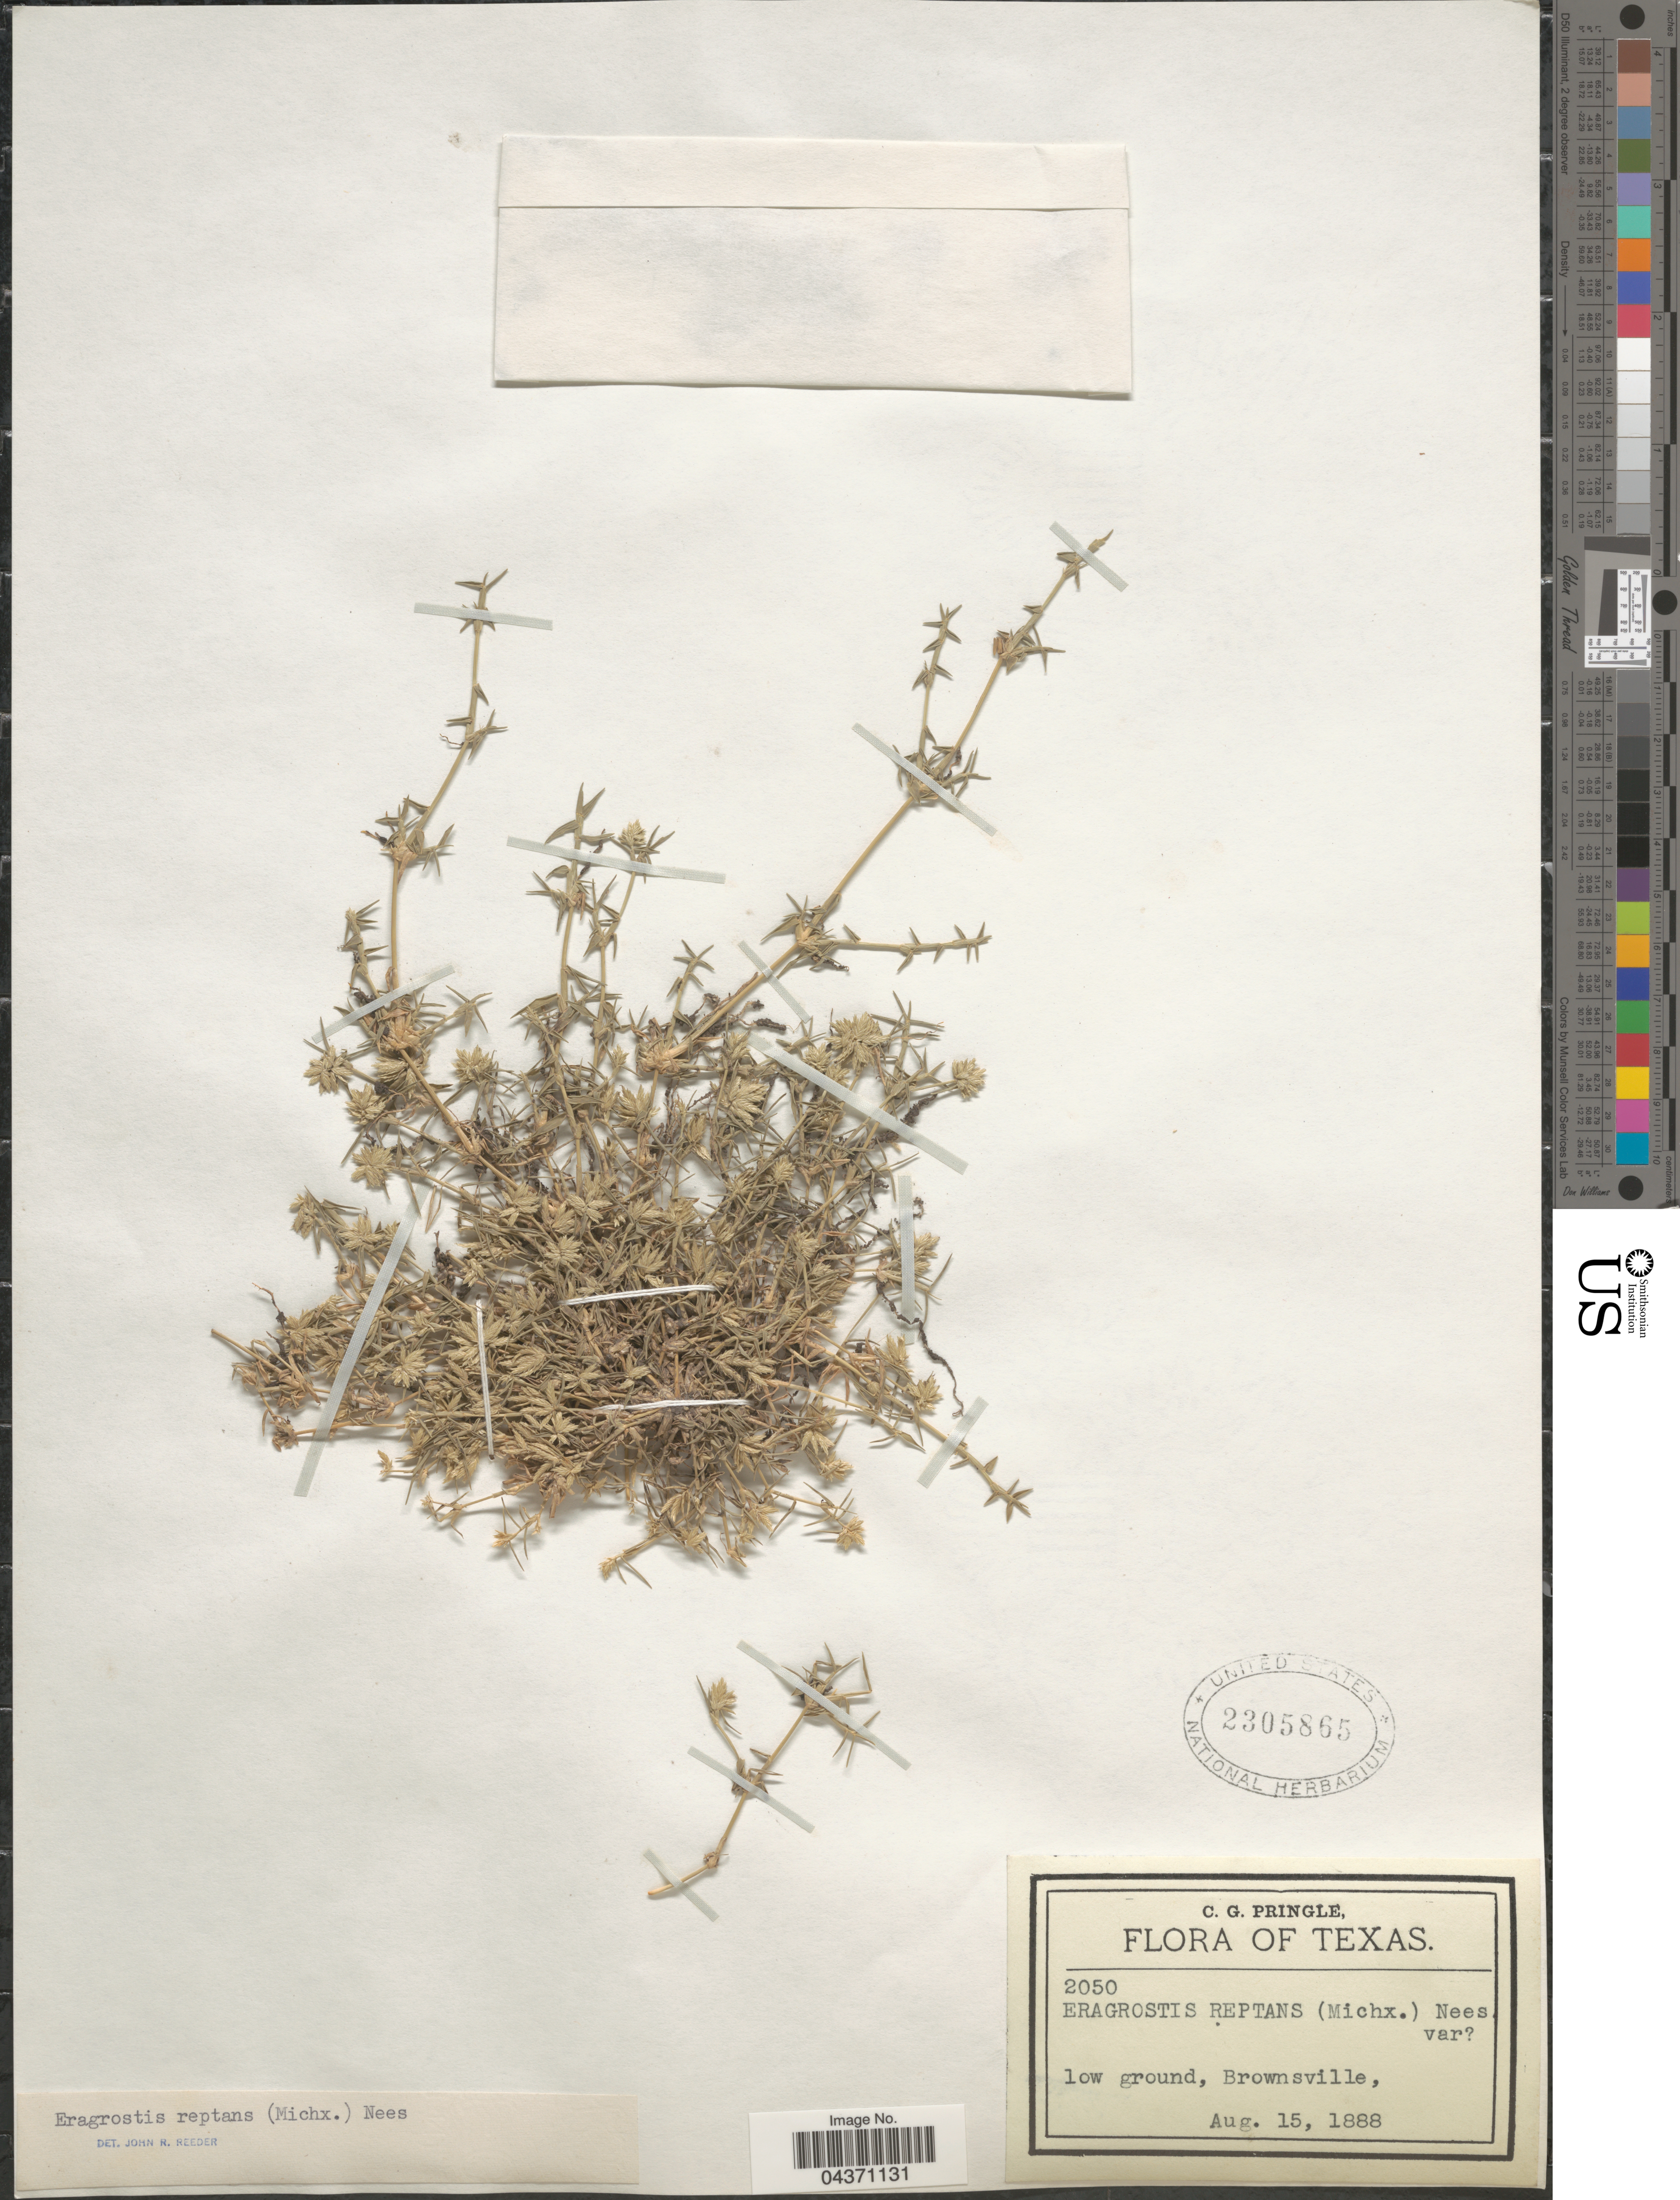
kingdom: Plantae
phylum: Tracheophyta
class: Liliopsida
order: Poales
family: Poaceae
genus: Eragrostis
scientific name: Eragrostis reptans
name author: (Michx.) Nees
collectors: C. G. Pringle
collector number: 2050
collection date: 1888-08-15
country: United States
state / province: Texas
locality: Low ground, Brownsville.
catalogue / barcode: US 2305865